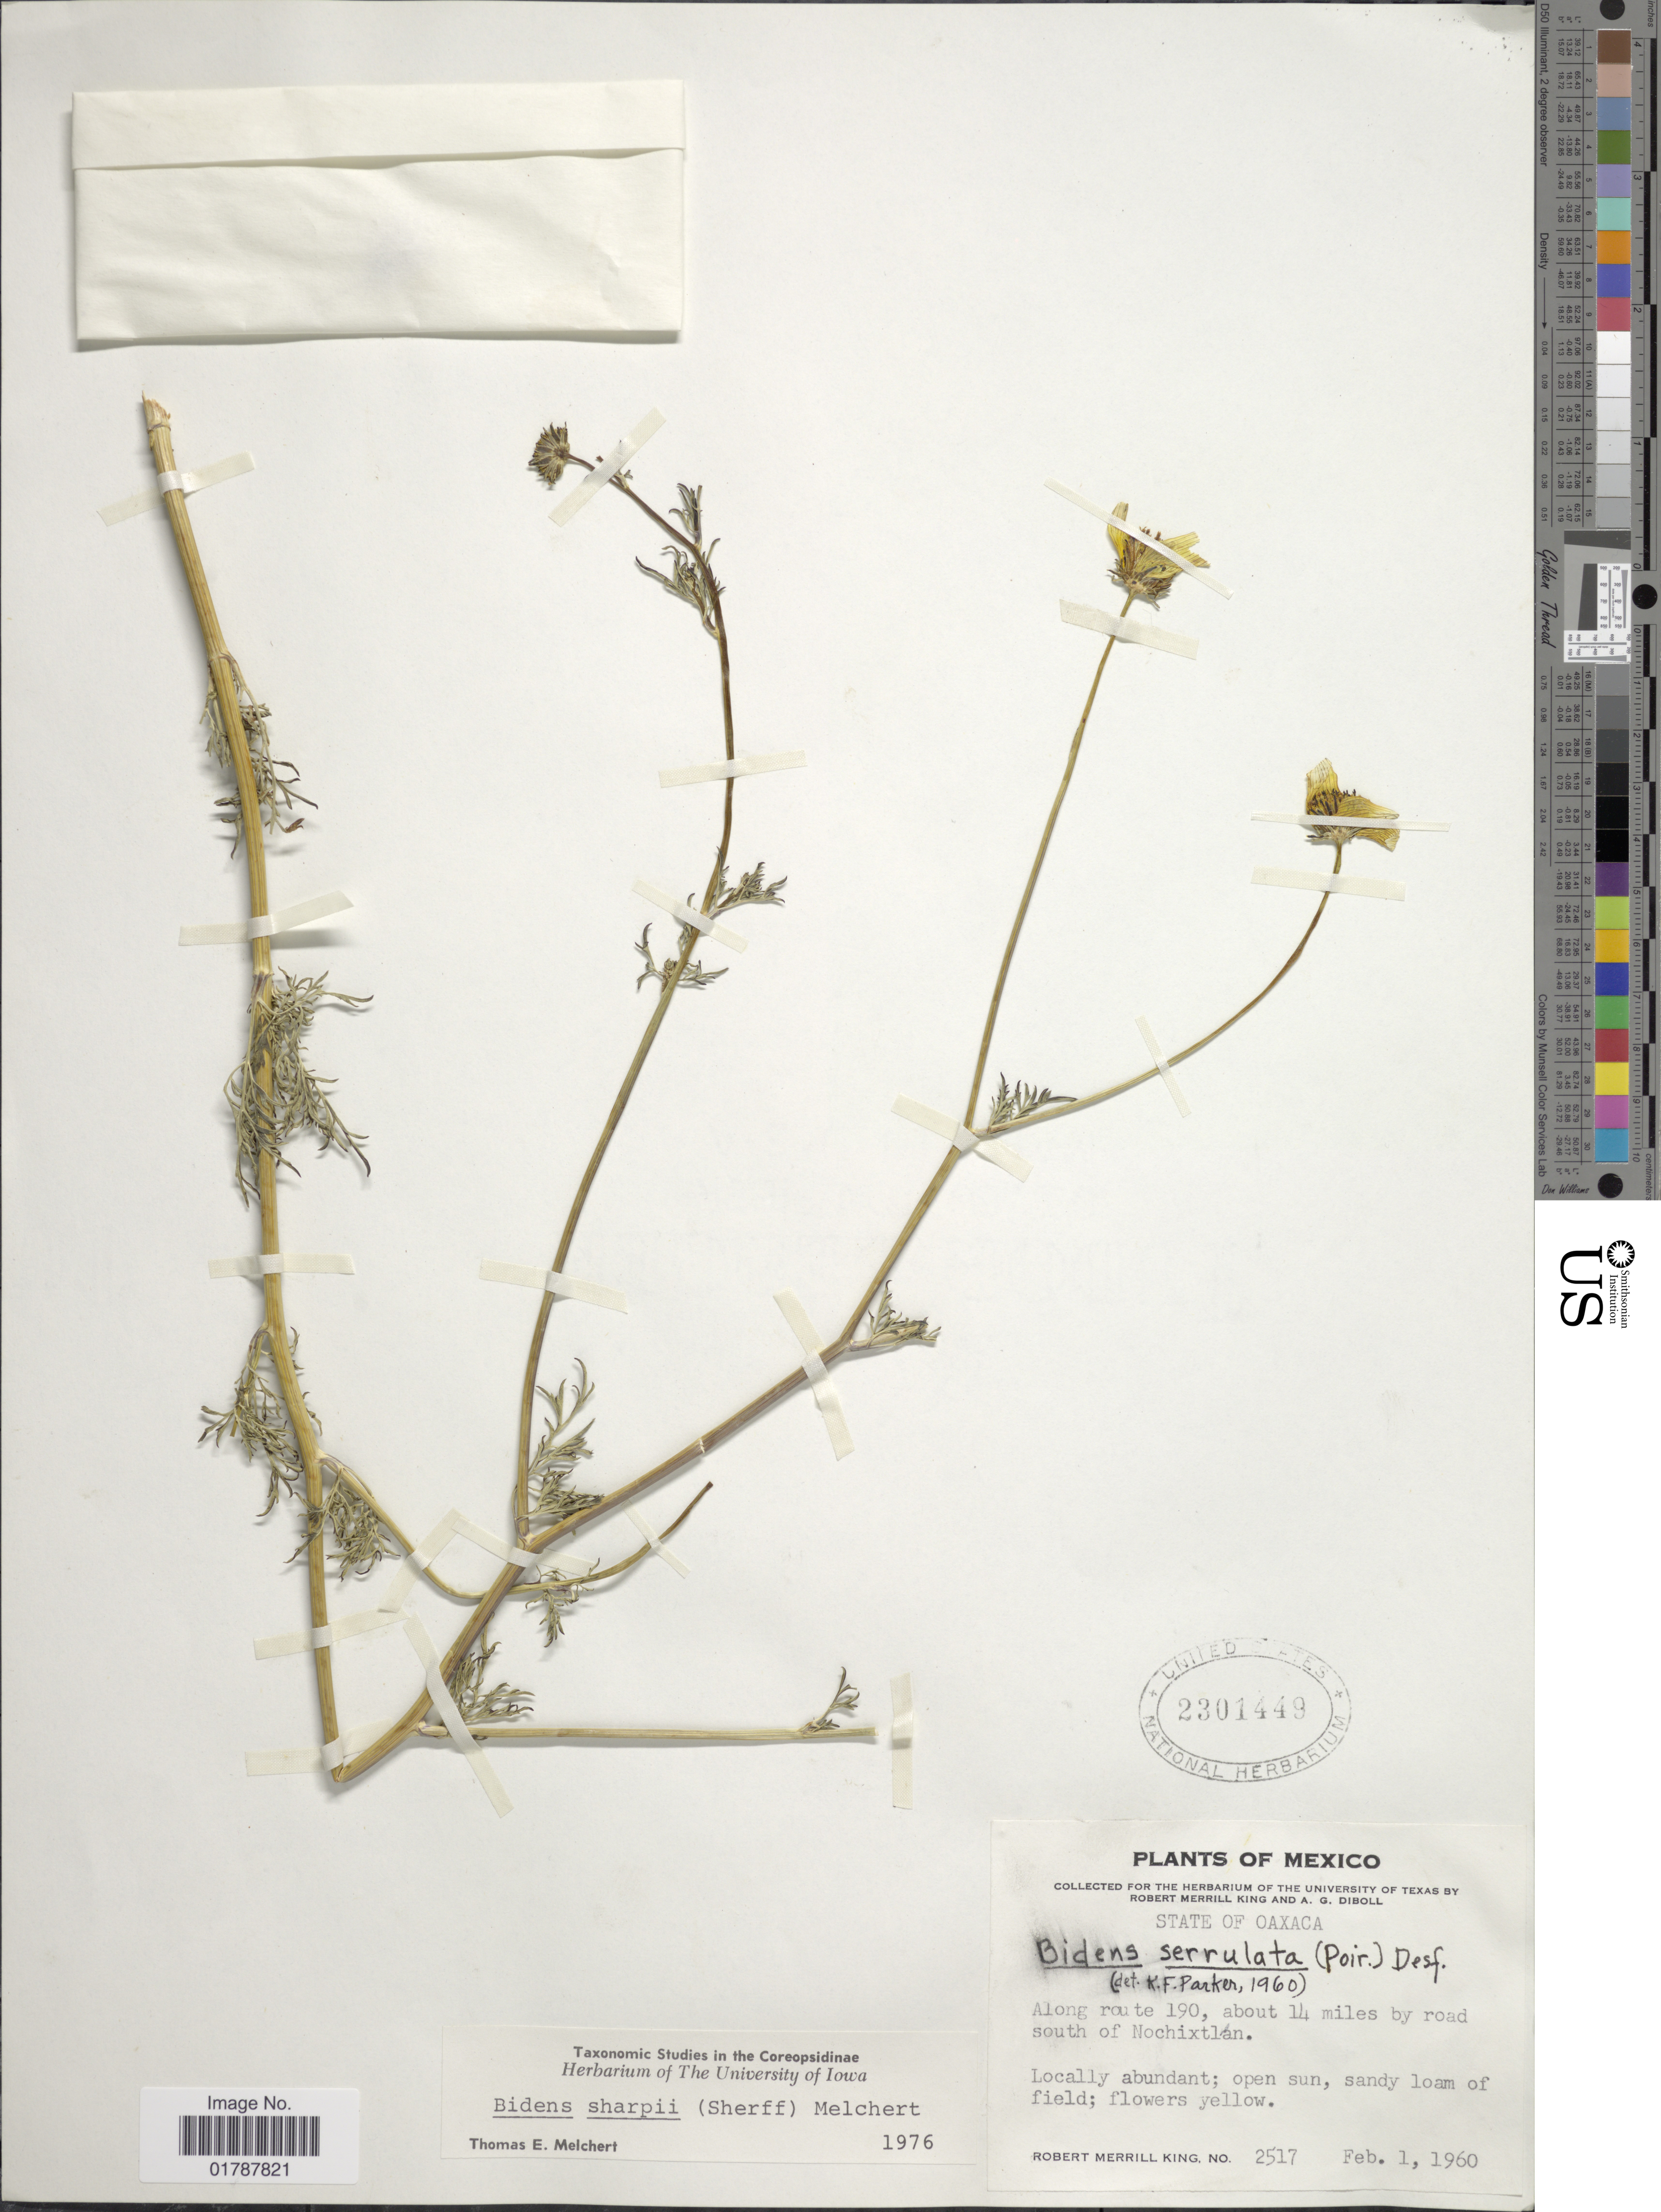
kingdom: Plantae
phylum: Tracheophyta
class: Magnoliopsida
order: Asterales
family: Asteraceae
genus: Bidens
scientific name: Bidens sharpii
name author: (Sherff) Melchert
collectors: R. M. King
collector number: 2517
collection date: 1960-02-01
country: Mexico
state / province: Oaxaca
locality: State of Oaxaca, Along route 190, about 14 miles by road south of Nochixtlan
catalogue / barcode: US 2301449